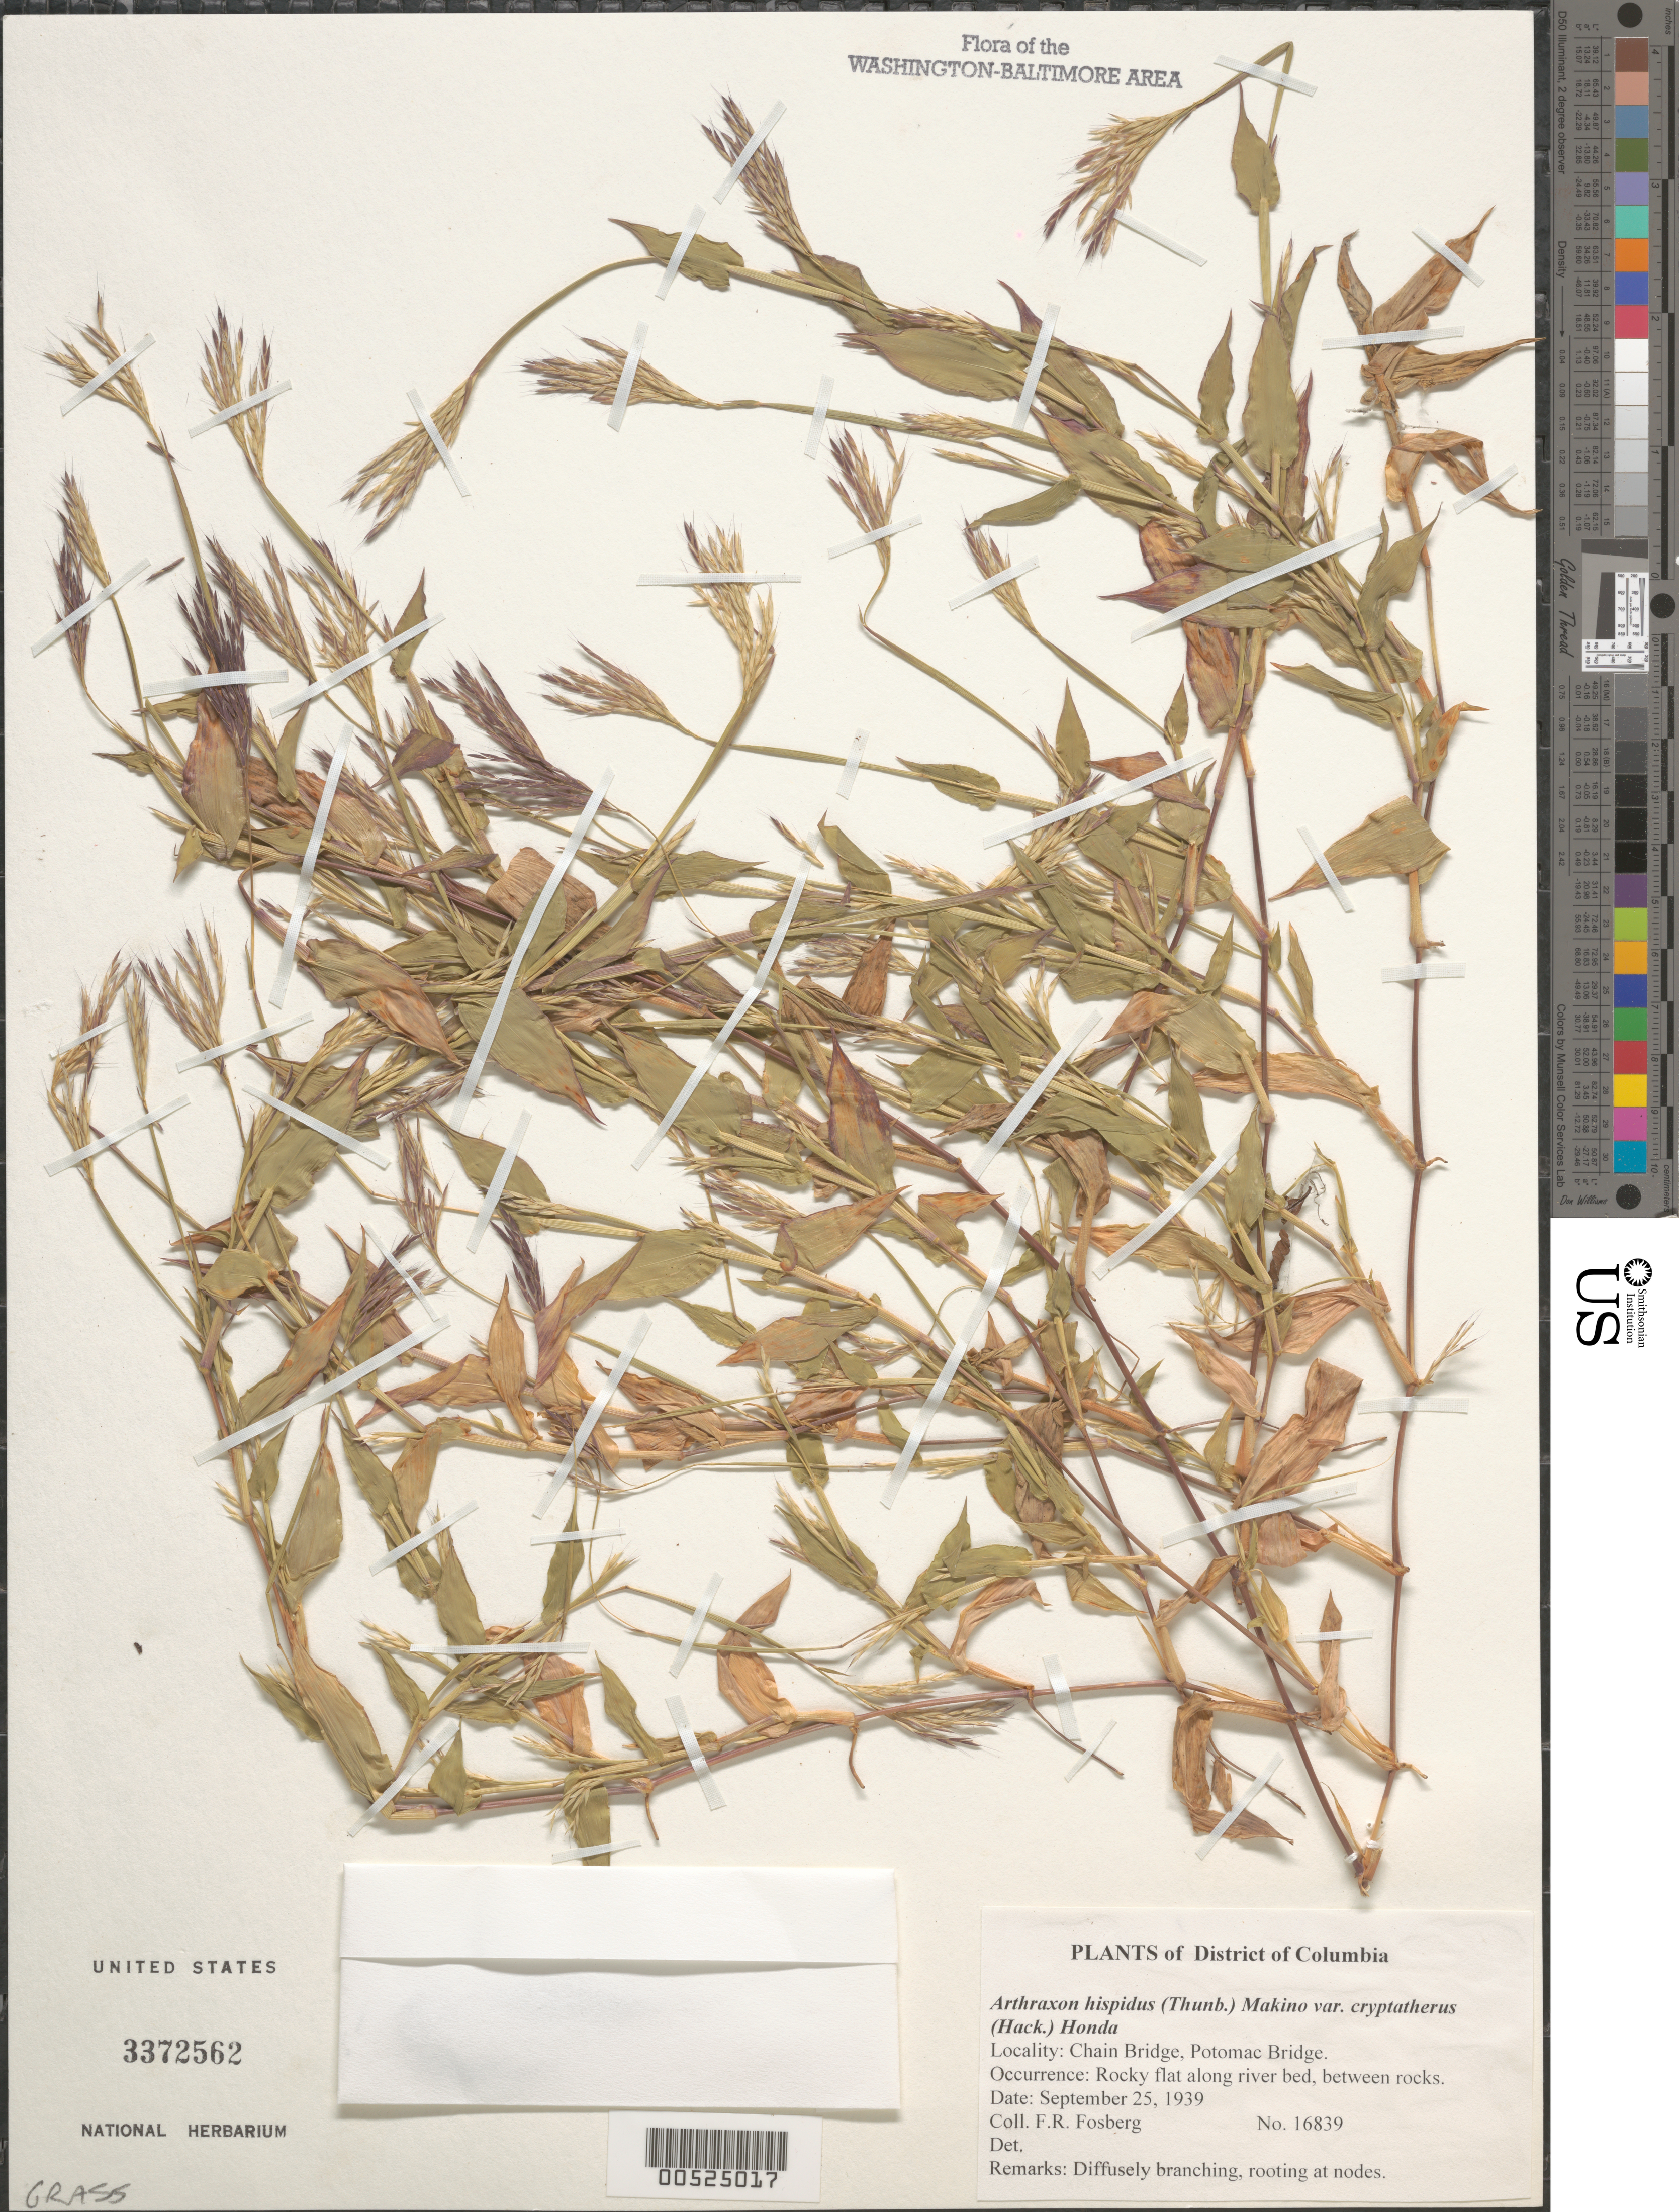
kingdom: Plantae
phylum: Tracheophyta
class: Liliopsida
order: Poales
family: Poaceae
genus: Arthraxon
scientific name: Arthraxon hispidus var. cryptatherus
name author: (Hack.) Honda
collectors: F. R. Fosberg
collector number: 16839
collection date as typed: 25 Sep 1939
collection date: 1939-09-25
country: United States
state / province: District of Columbia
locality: Chain Bridge, Potomac Bridge.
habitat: Rocky flat along river bed, between rocks.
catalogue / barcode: US 3372562